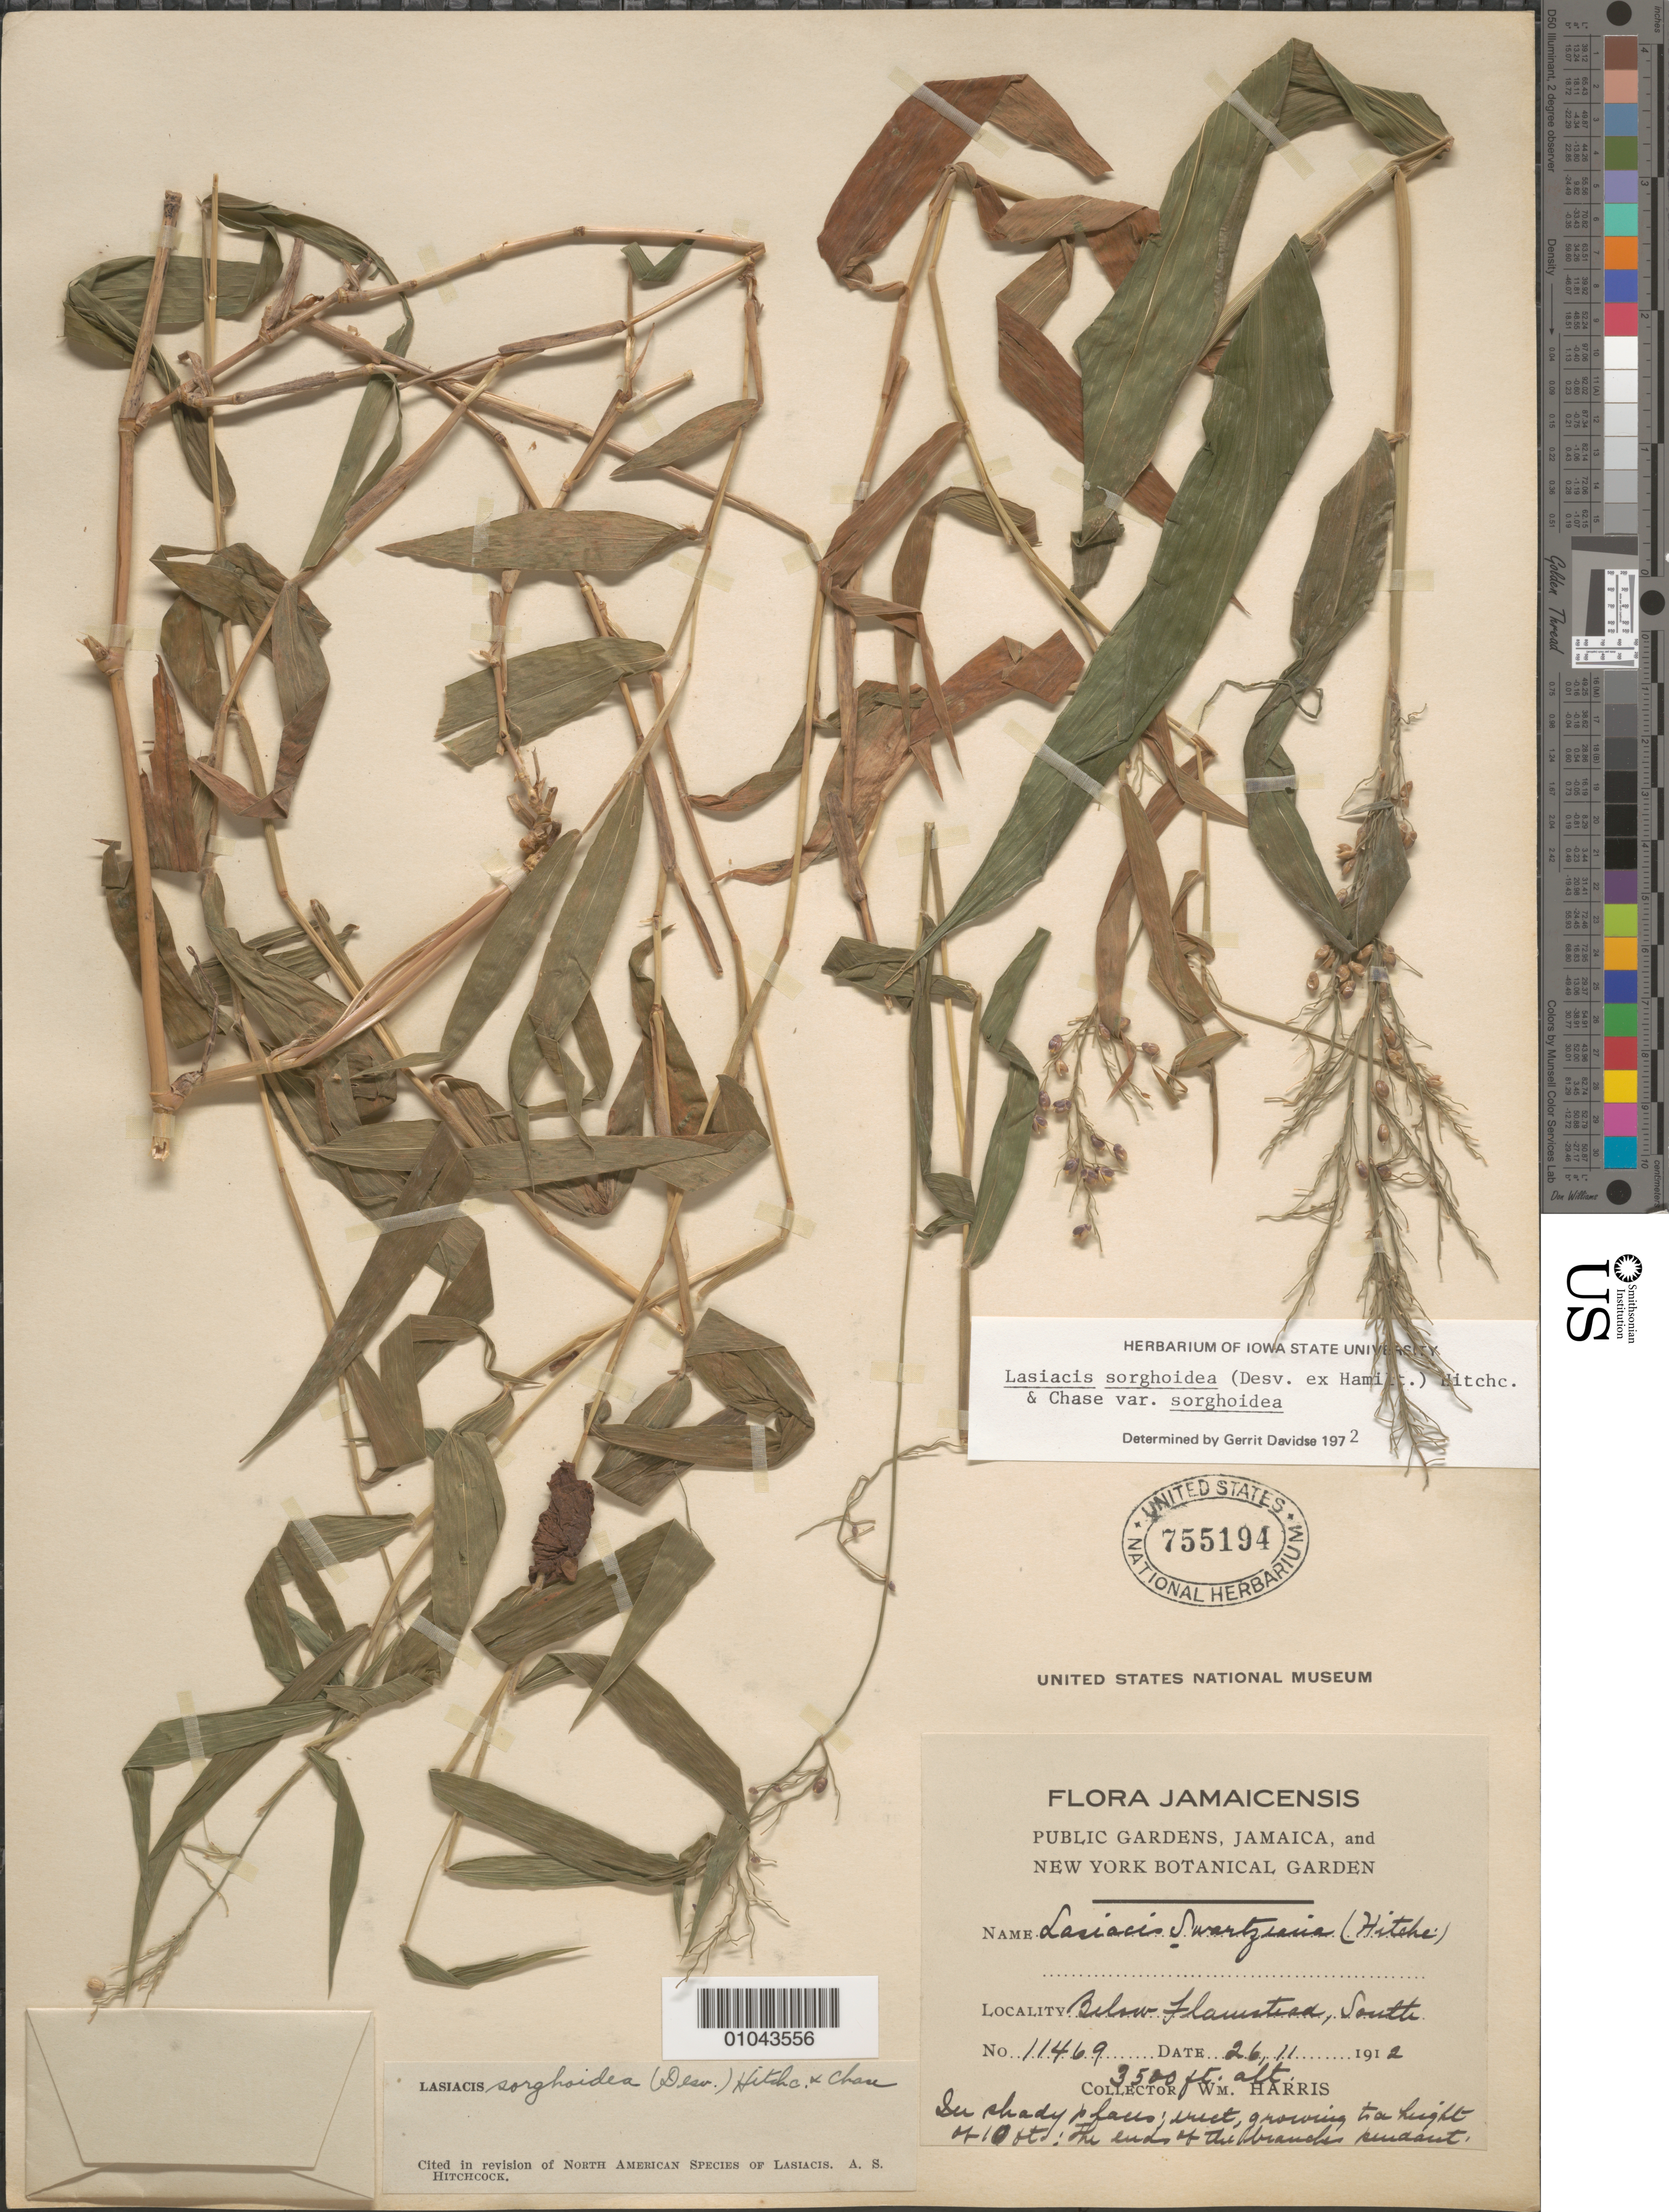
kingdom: Plantae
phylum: Tracheophyta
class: Liliopsida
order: Poales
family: Poaceae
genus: Lasiacis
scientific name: Lasiacis sorghoidea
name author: (Desv. ex Ham.) Hitchc. & Chase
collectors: W. Harris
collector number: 11469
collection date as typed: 26 Nov 1912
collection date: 1912-11-26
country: Jamaica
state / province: Saint Andrew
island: Jamaica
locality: Below Flamstead, South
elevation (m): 1067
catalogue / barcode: US 755194